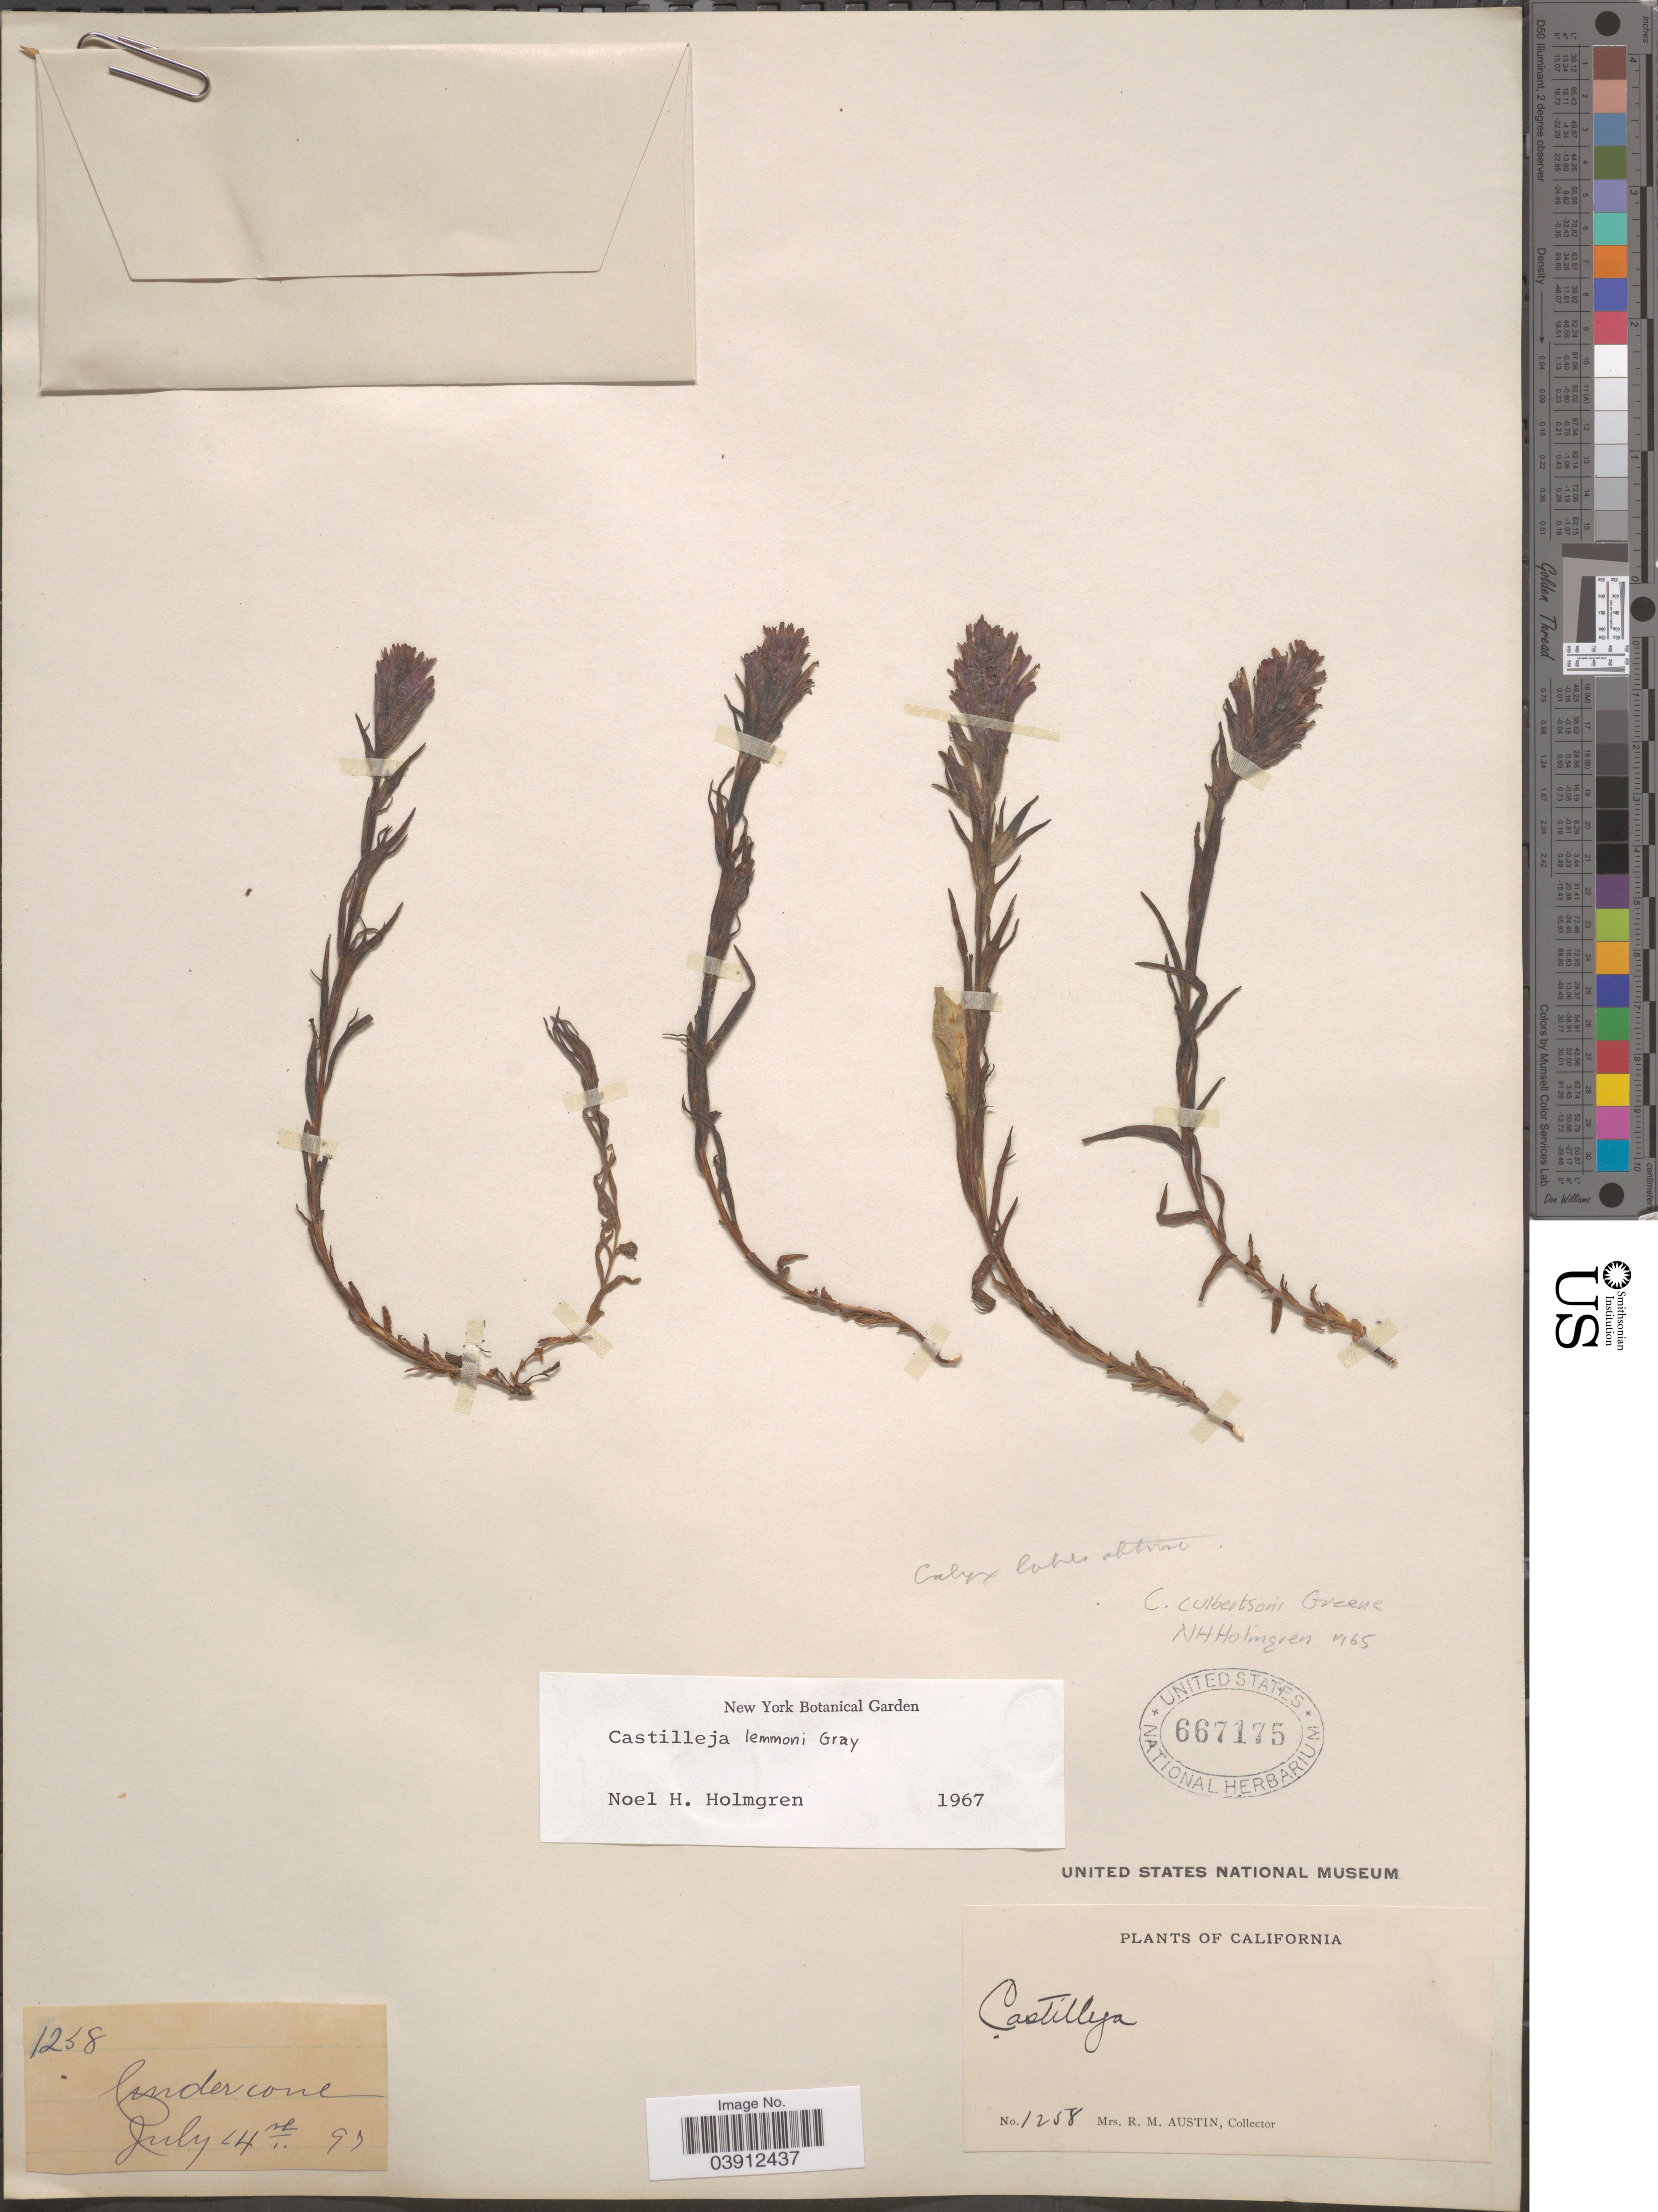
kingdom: Plantae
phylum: Tracheophyta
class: Magnoliopsida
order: Lamiales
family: Orobanchaceae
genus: Castilleja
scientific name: Castilleja lemmonii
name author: A. Gray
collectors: R. Austin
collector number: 1258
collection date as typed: Transcribed d/m/y: 14/7/97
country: United States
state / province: California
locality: Cindercone.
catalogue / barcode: US 667175